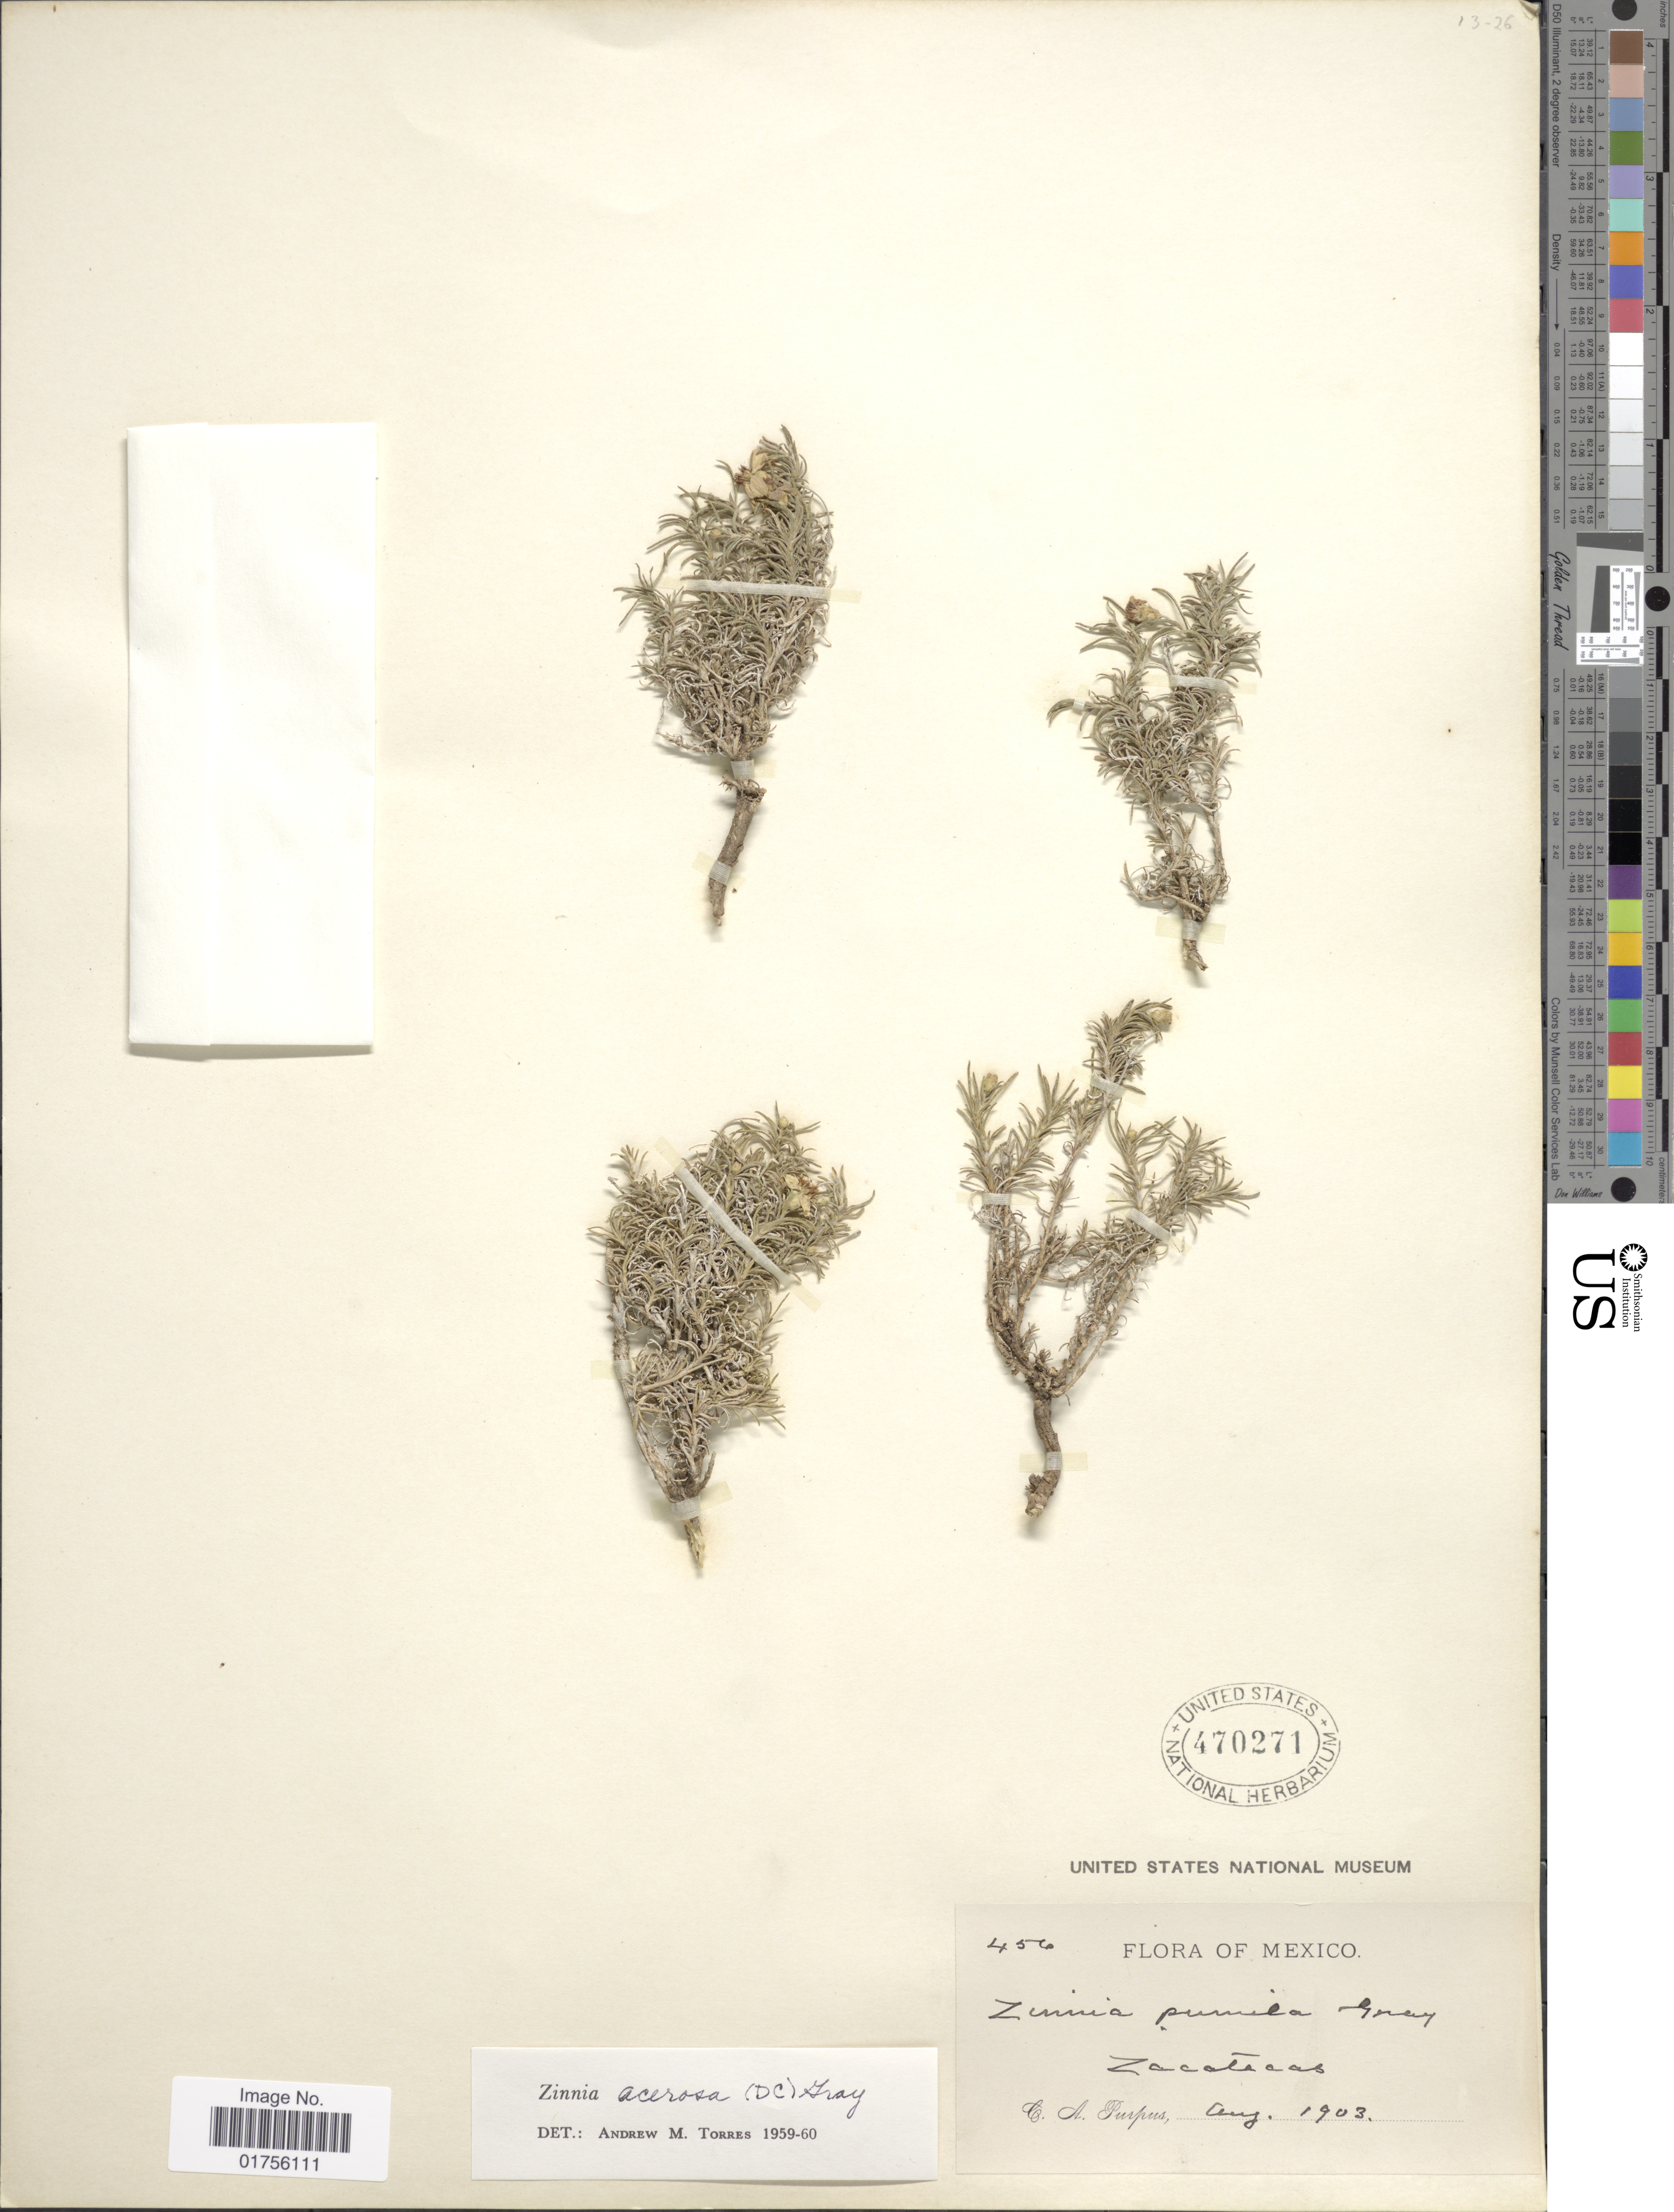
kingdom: Plantae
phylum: Tracheophyta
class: Magnoliopsida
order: Asterales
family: Asteraceae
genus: Zinnia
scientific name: Zinnia acerosa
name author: (DC.) A. Gray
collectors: C. A. Purpus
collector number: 456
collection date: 1903-08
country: Mexico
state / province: Zacatecas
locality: Zacatecas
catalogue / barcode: US 470271